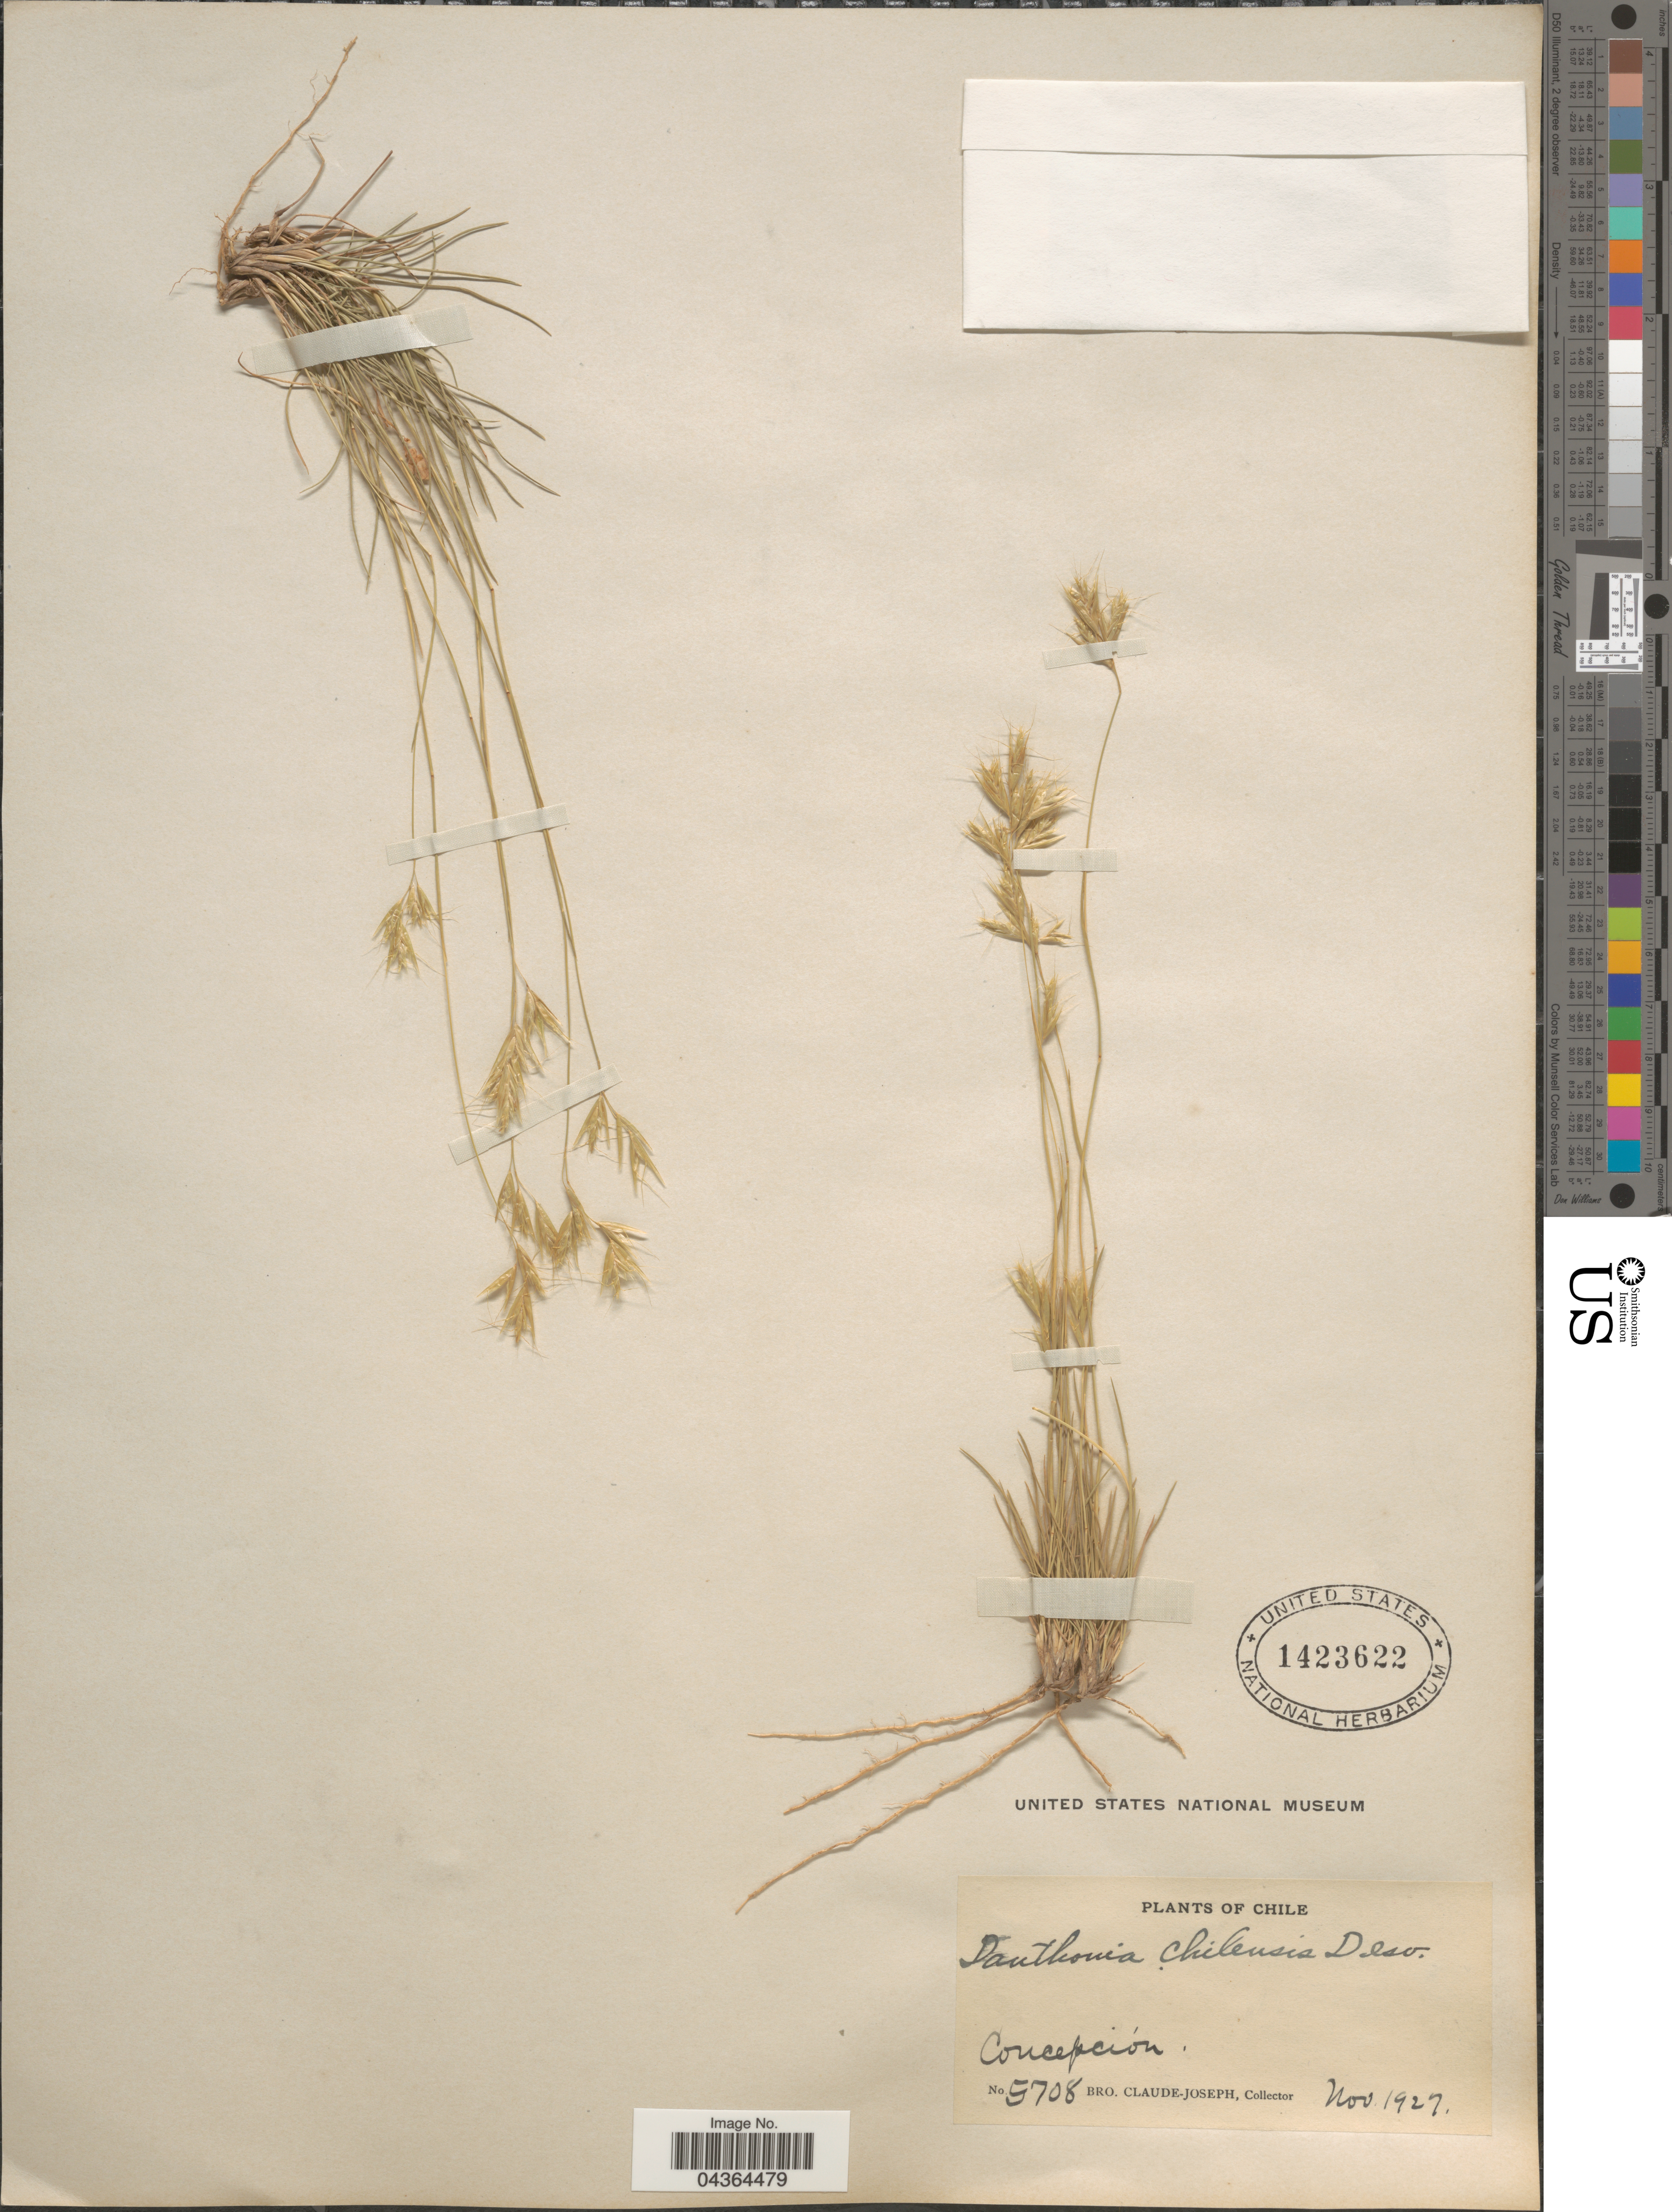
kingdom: Plantae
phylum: Tracheophyta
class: Liliopsida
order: Poales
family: Poaceae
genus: Danthonia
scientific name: Danthonia chilensis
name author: É. Desv.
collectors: Bro. Claude-Joseph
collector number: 9708*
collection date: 1927-11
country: Chile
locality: Concepción.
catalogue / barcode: US 1423622